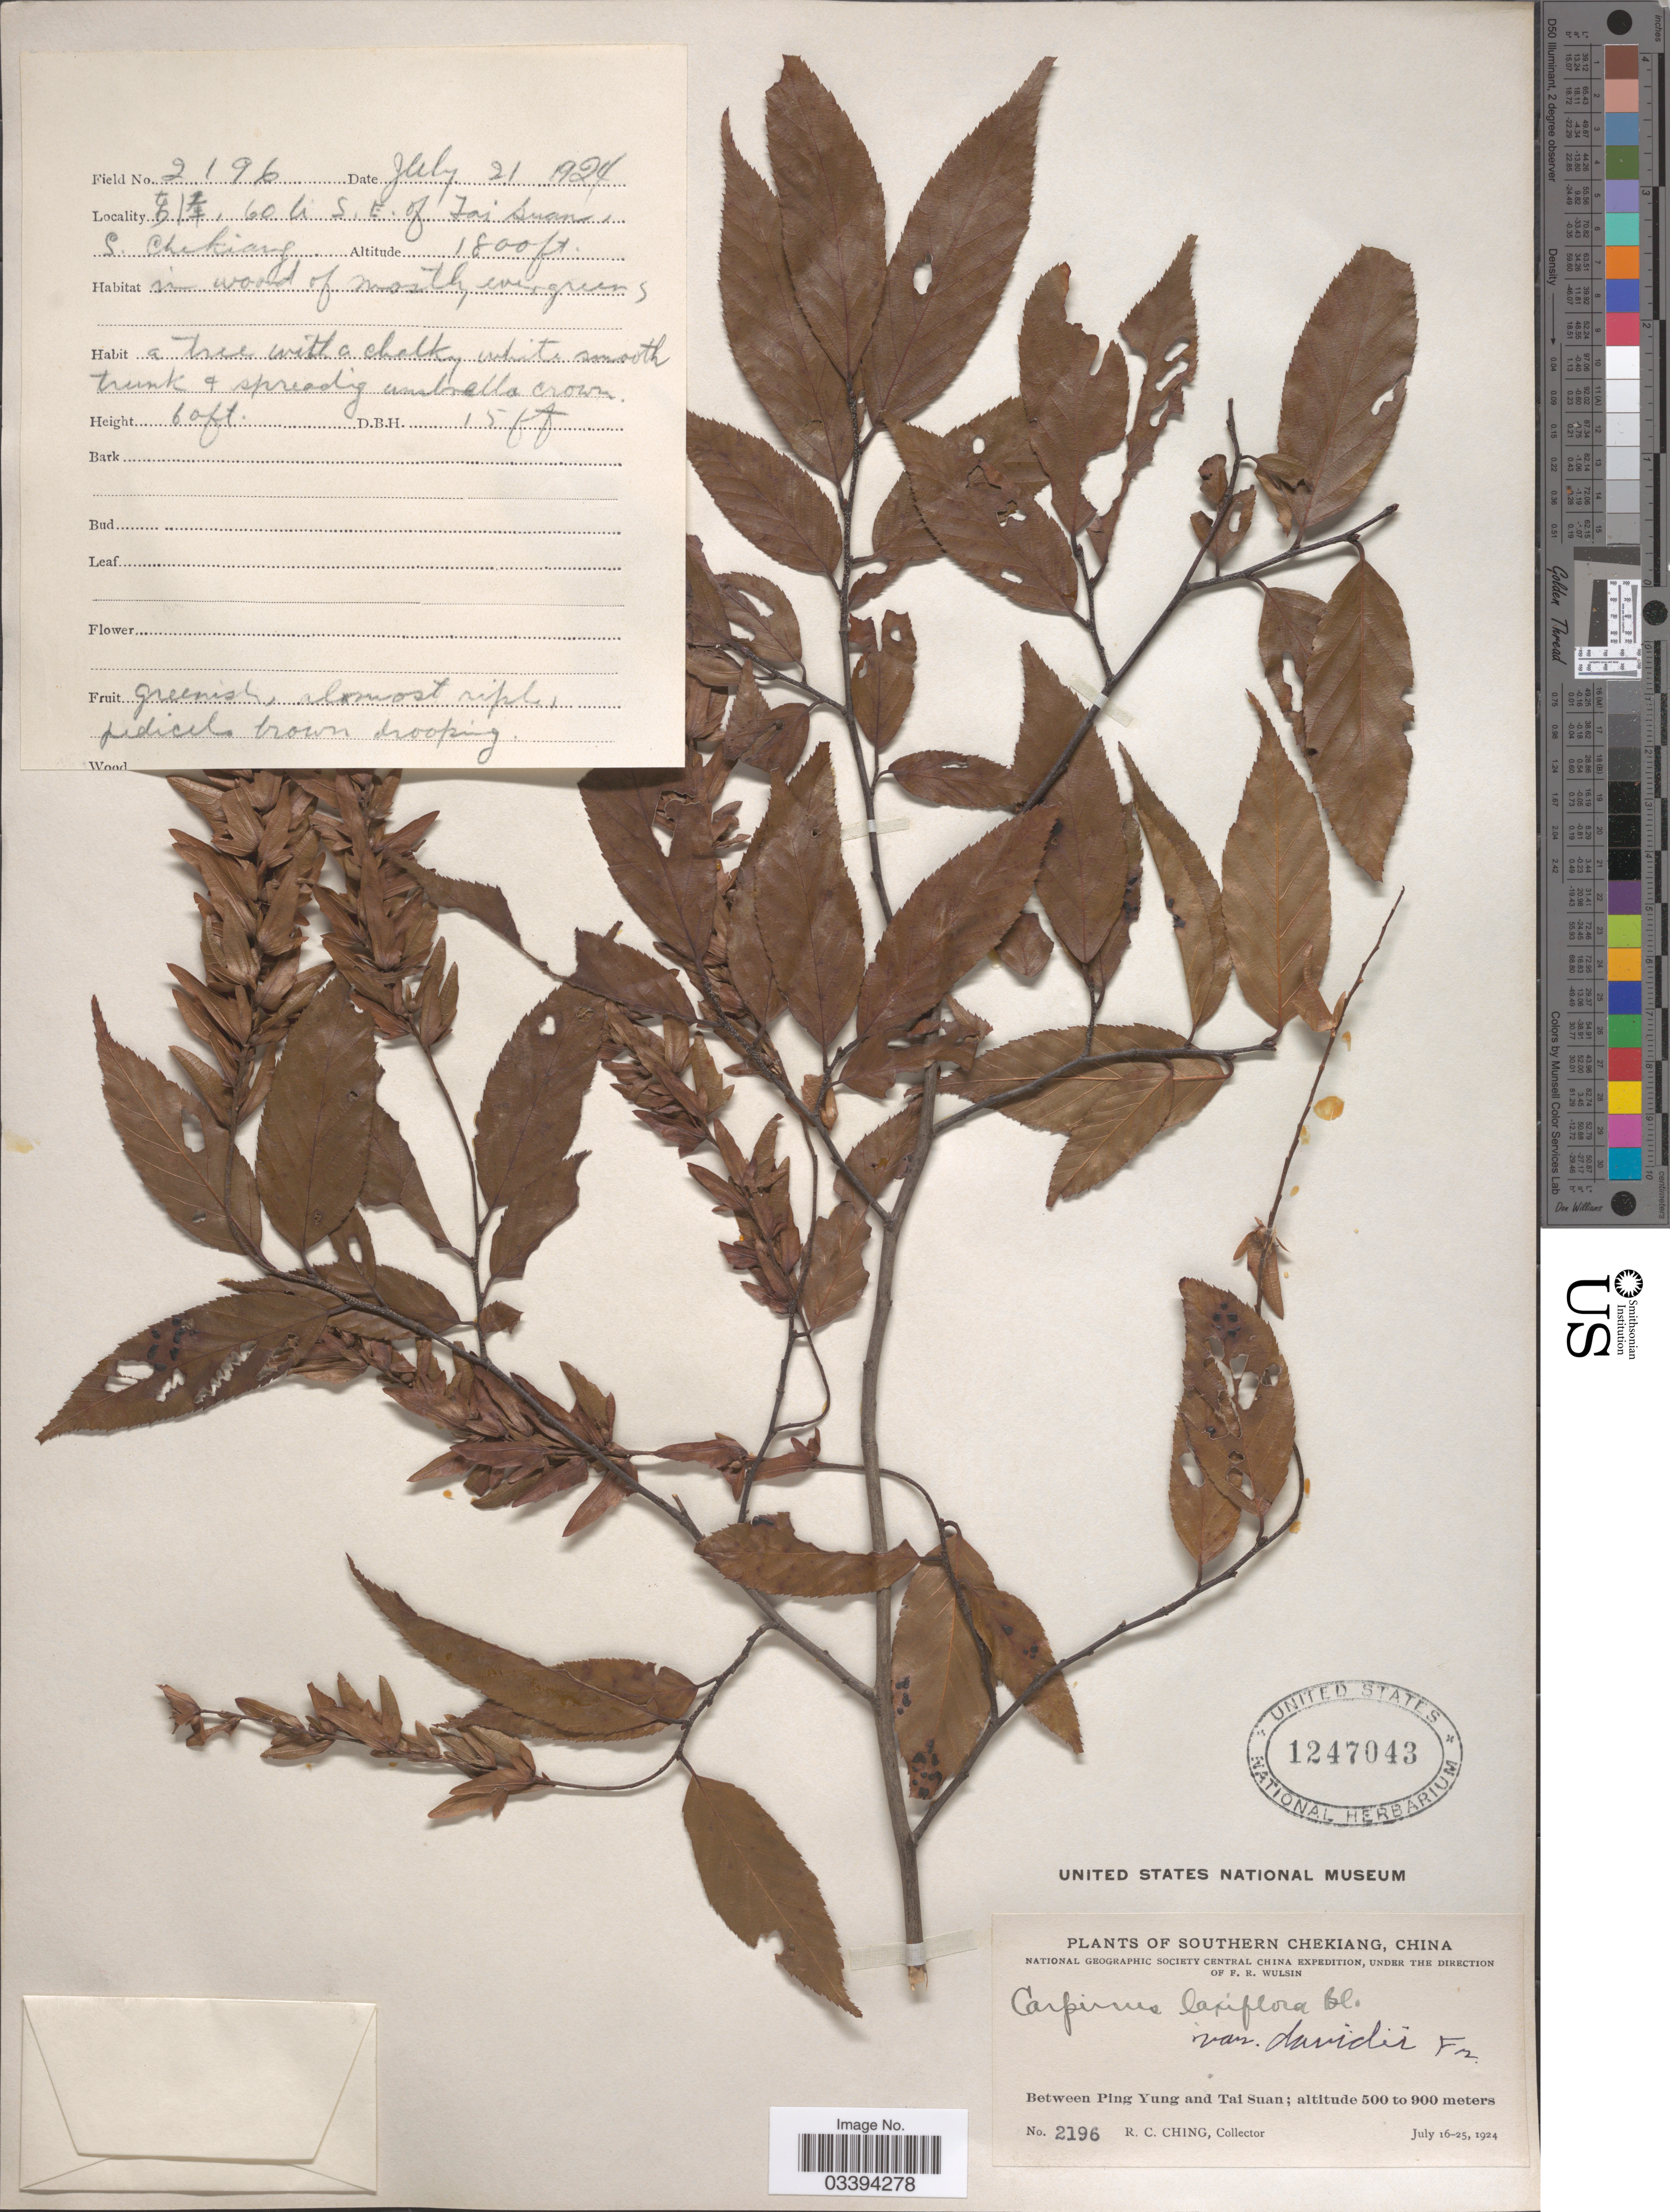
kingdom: Plantae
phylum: Tracheophyta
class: Magnoliopsida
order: Fagales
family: Betulaceae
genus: Carpinus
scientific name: Carpinus laxiflora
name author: (Siebold & Zucc.) Blume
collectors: R. C. Ching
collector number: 2196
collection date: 1924-07-21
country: China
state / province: Zhejiang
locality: Southern Chekiang. Between Ping Yung and Tai Suan. X, 60 li S.E. of Tai Suan.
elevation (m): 549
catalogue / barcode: US 1247043